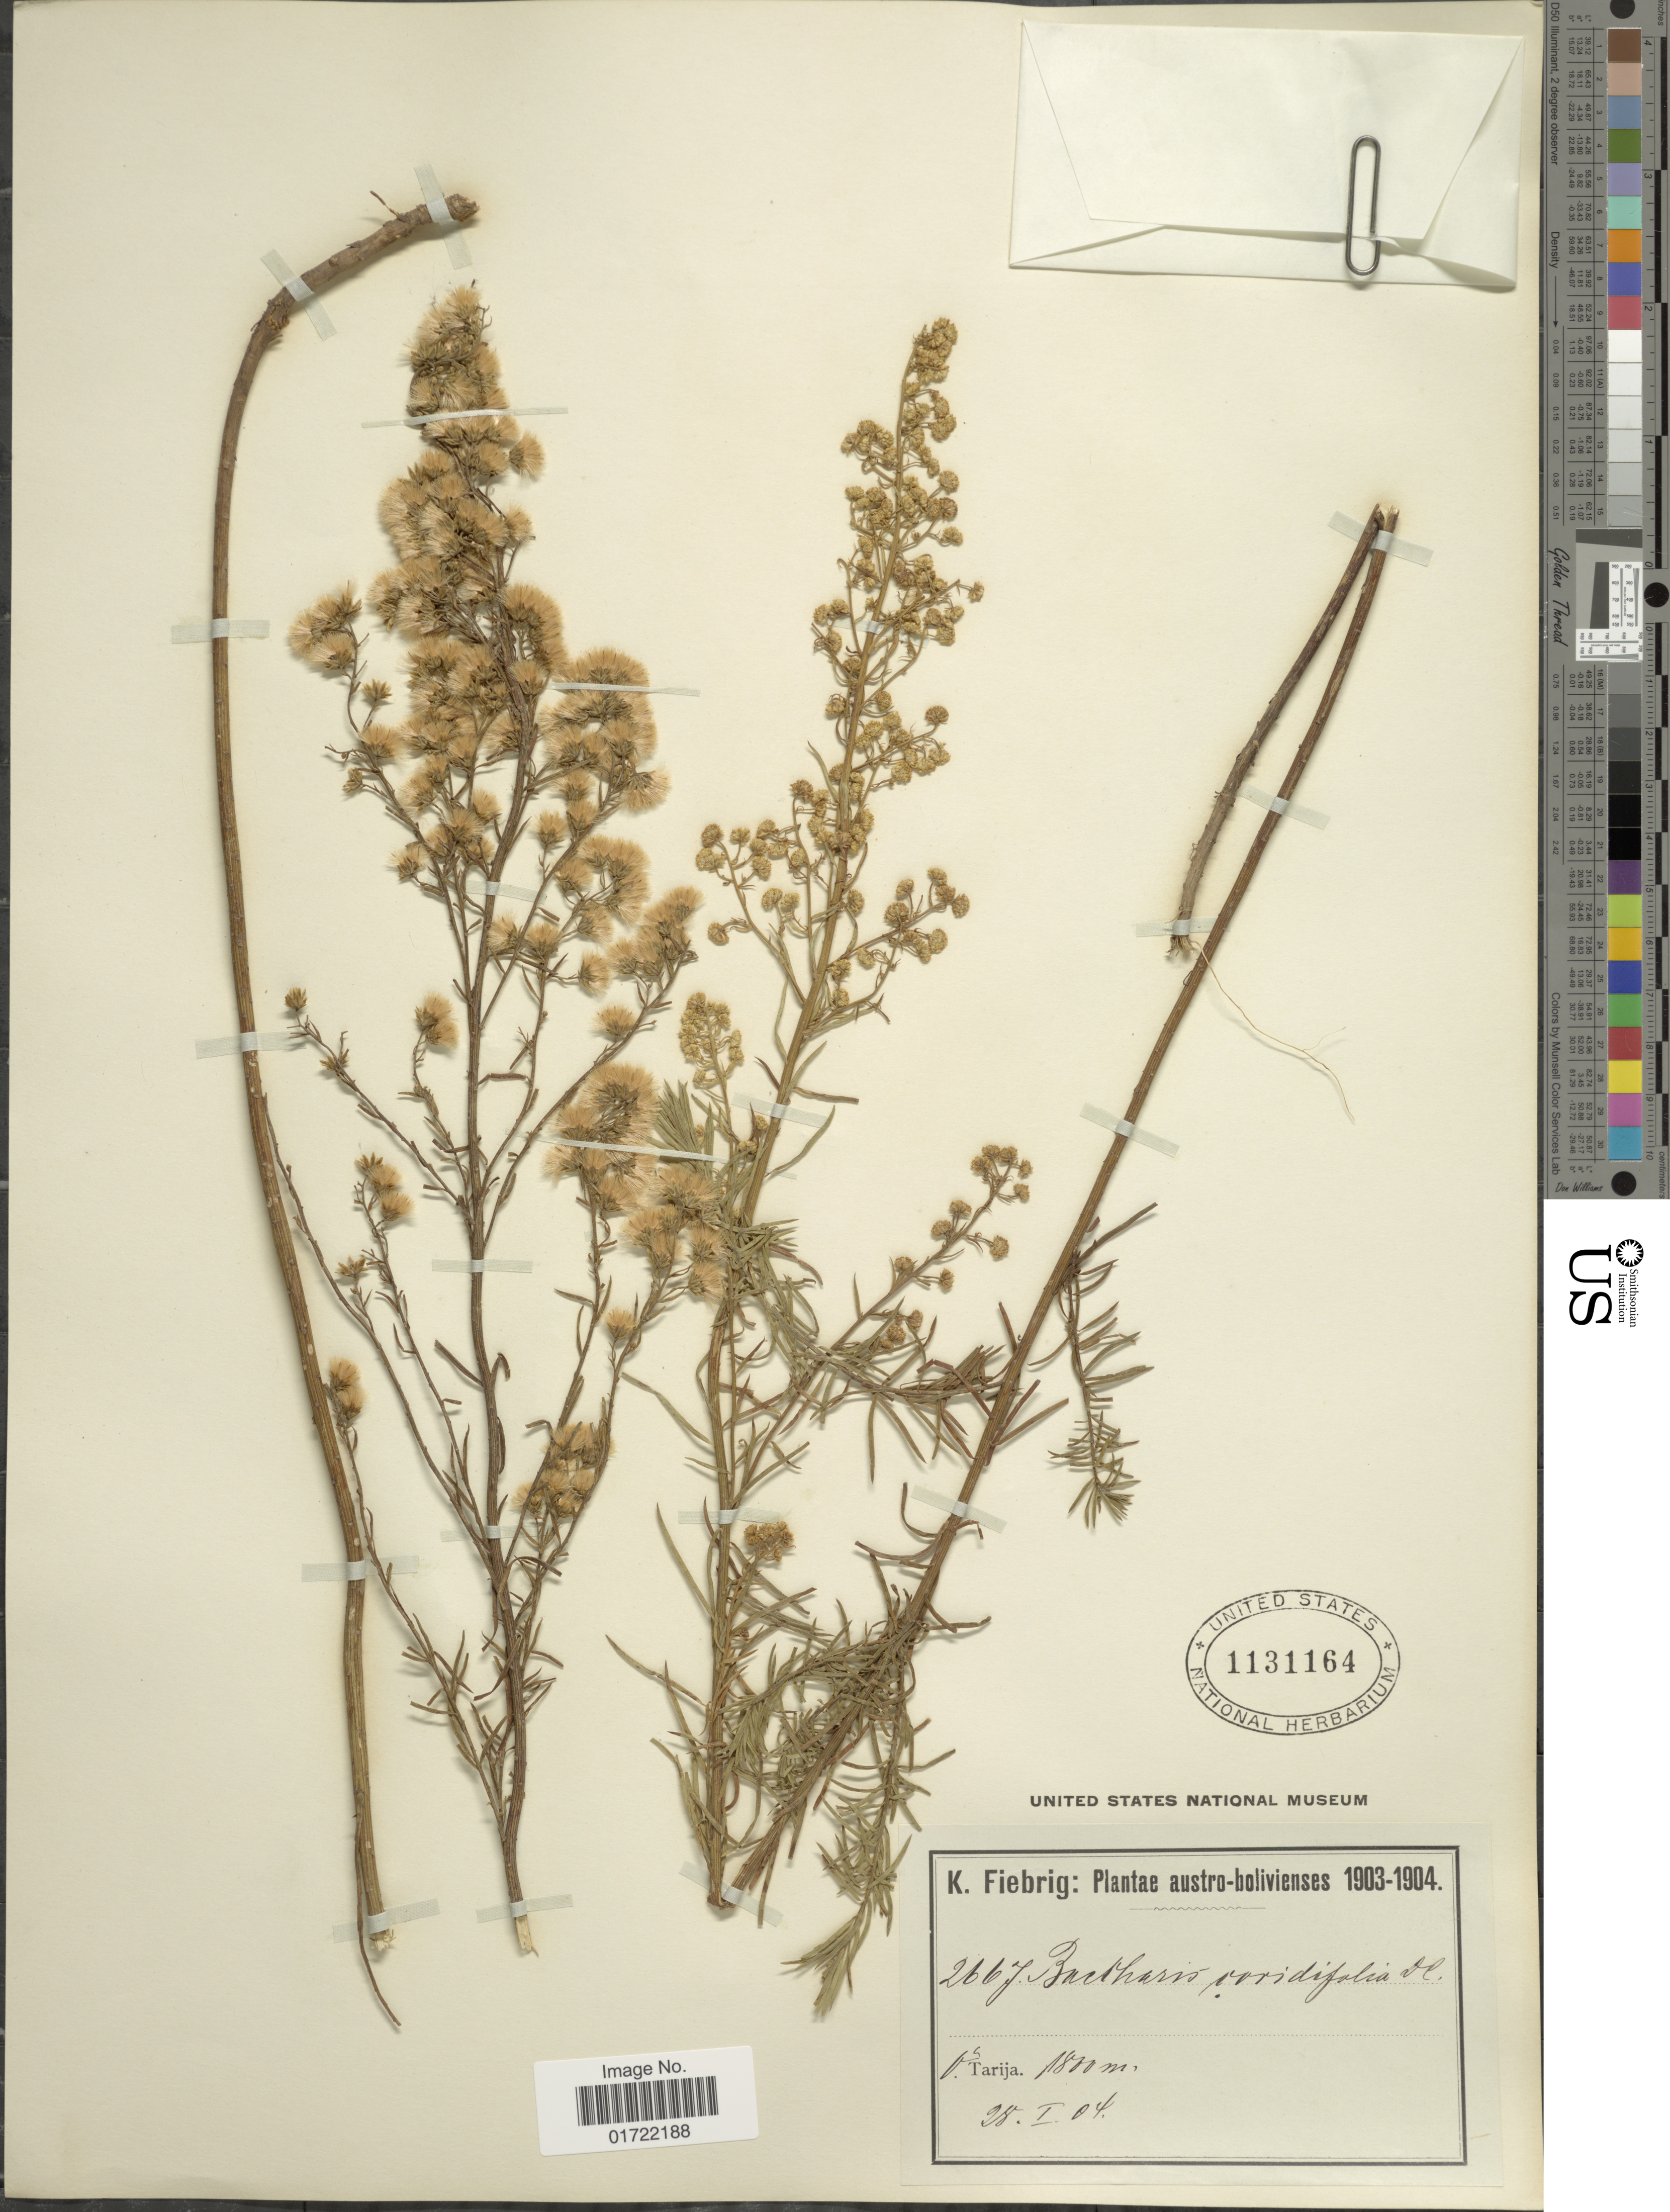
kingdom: Plantae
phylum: Tracheophyta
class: Magnoliopsida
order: Asterales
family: Asteraceae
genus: Baccharis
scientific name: Baccharis coridifolia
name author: DC.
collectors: K. Fiebrig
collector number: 266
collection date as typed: Transcribed d/m/y: 28/1/4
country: Bolivia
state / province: Tarija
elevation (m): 1800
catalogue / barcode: US 1131164